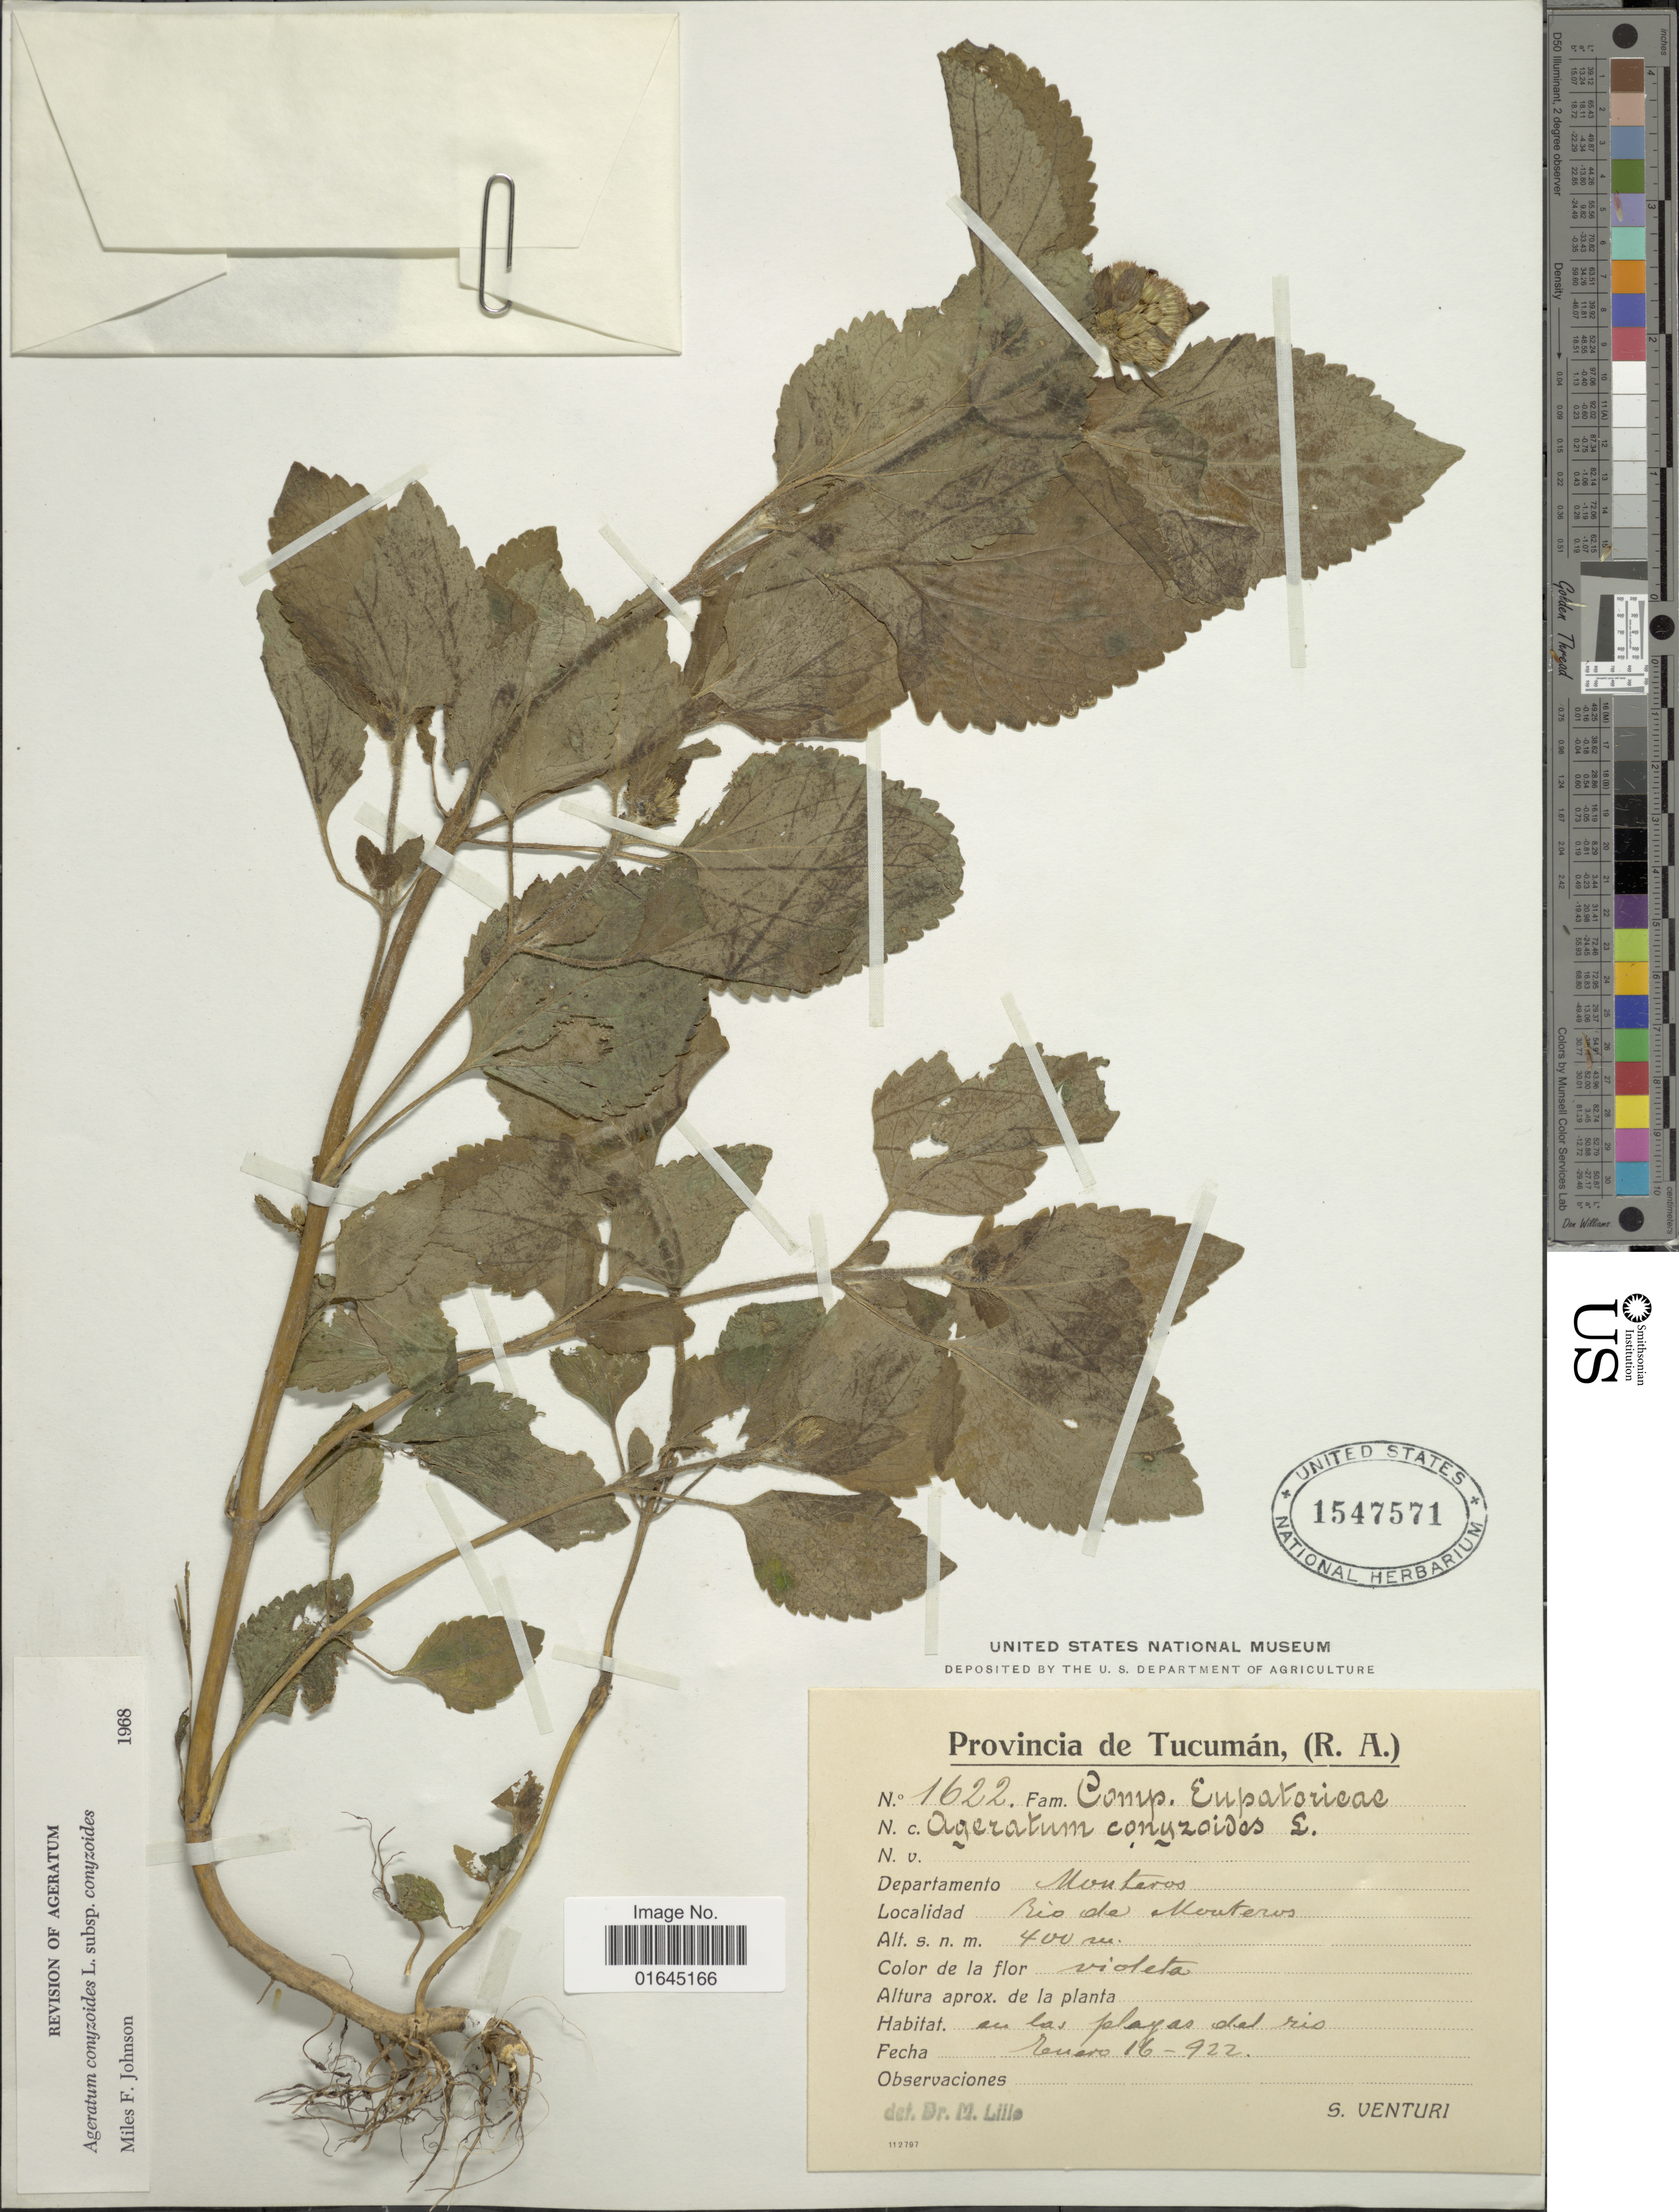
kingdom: Plantae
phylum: Tracheophyta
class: Magnoliopsida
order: Asterales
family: Asteraceae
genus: Ageratum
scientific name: Ageratum conyzoides subsp. conyzoides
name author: L.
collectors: S. Venturi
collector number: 1622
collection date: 1922-01-16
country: Argentina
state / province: Tucuman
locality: Departamento Monteros, Rio de Monteros.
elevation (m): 400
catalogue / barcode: US 1547571